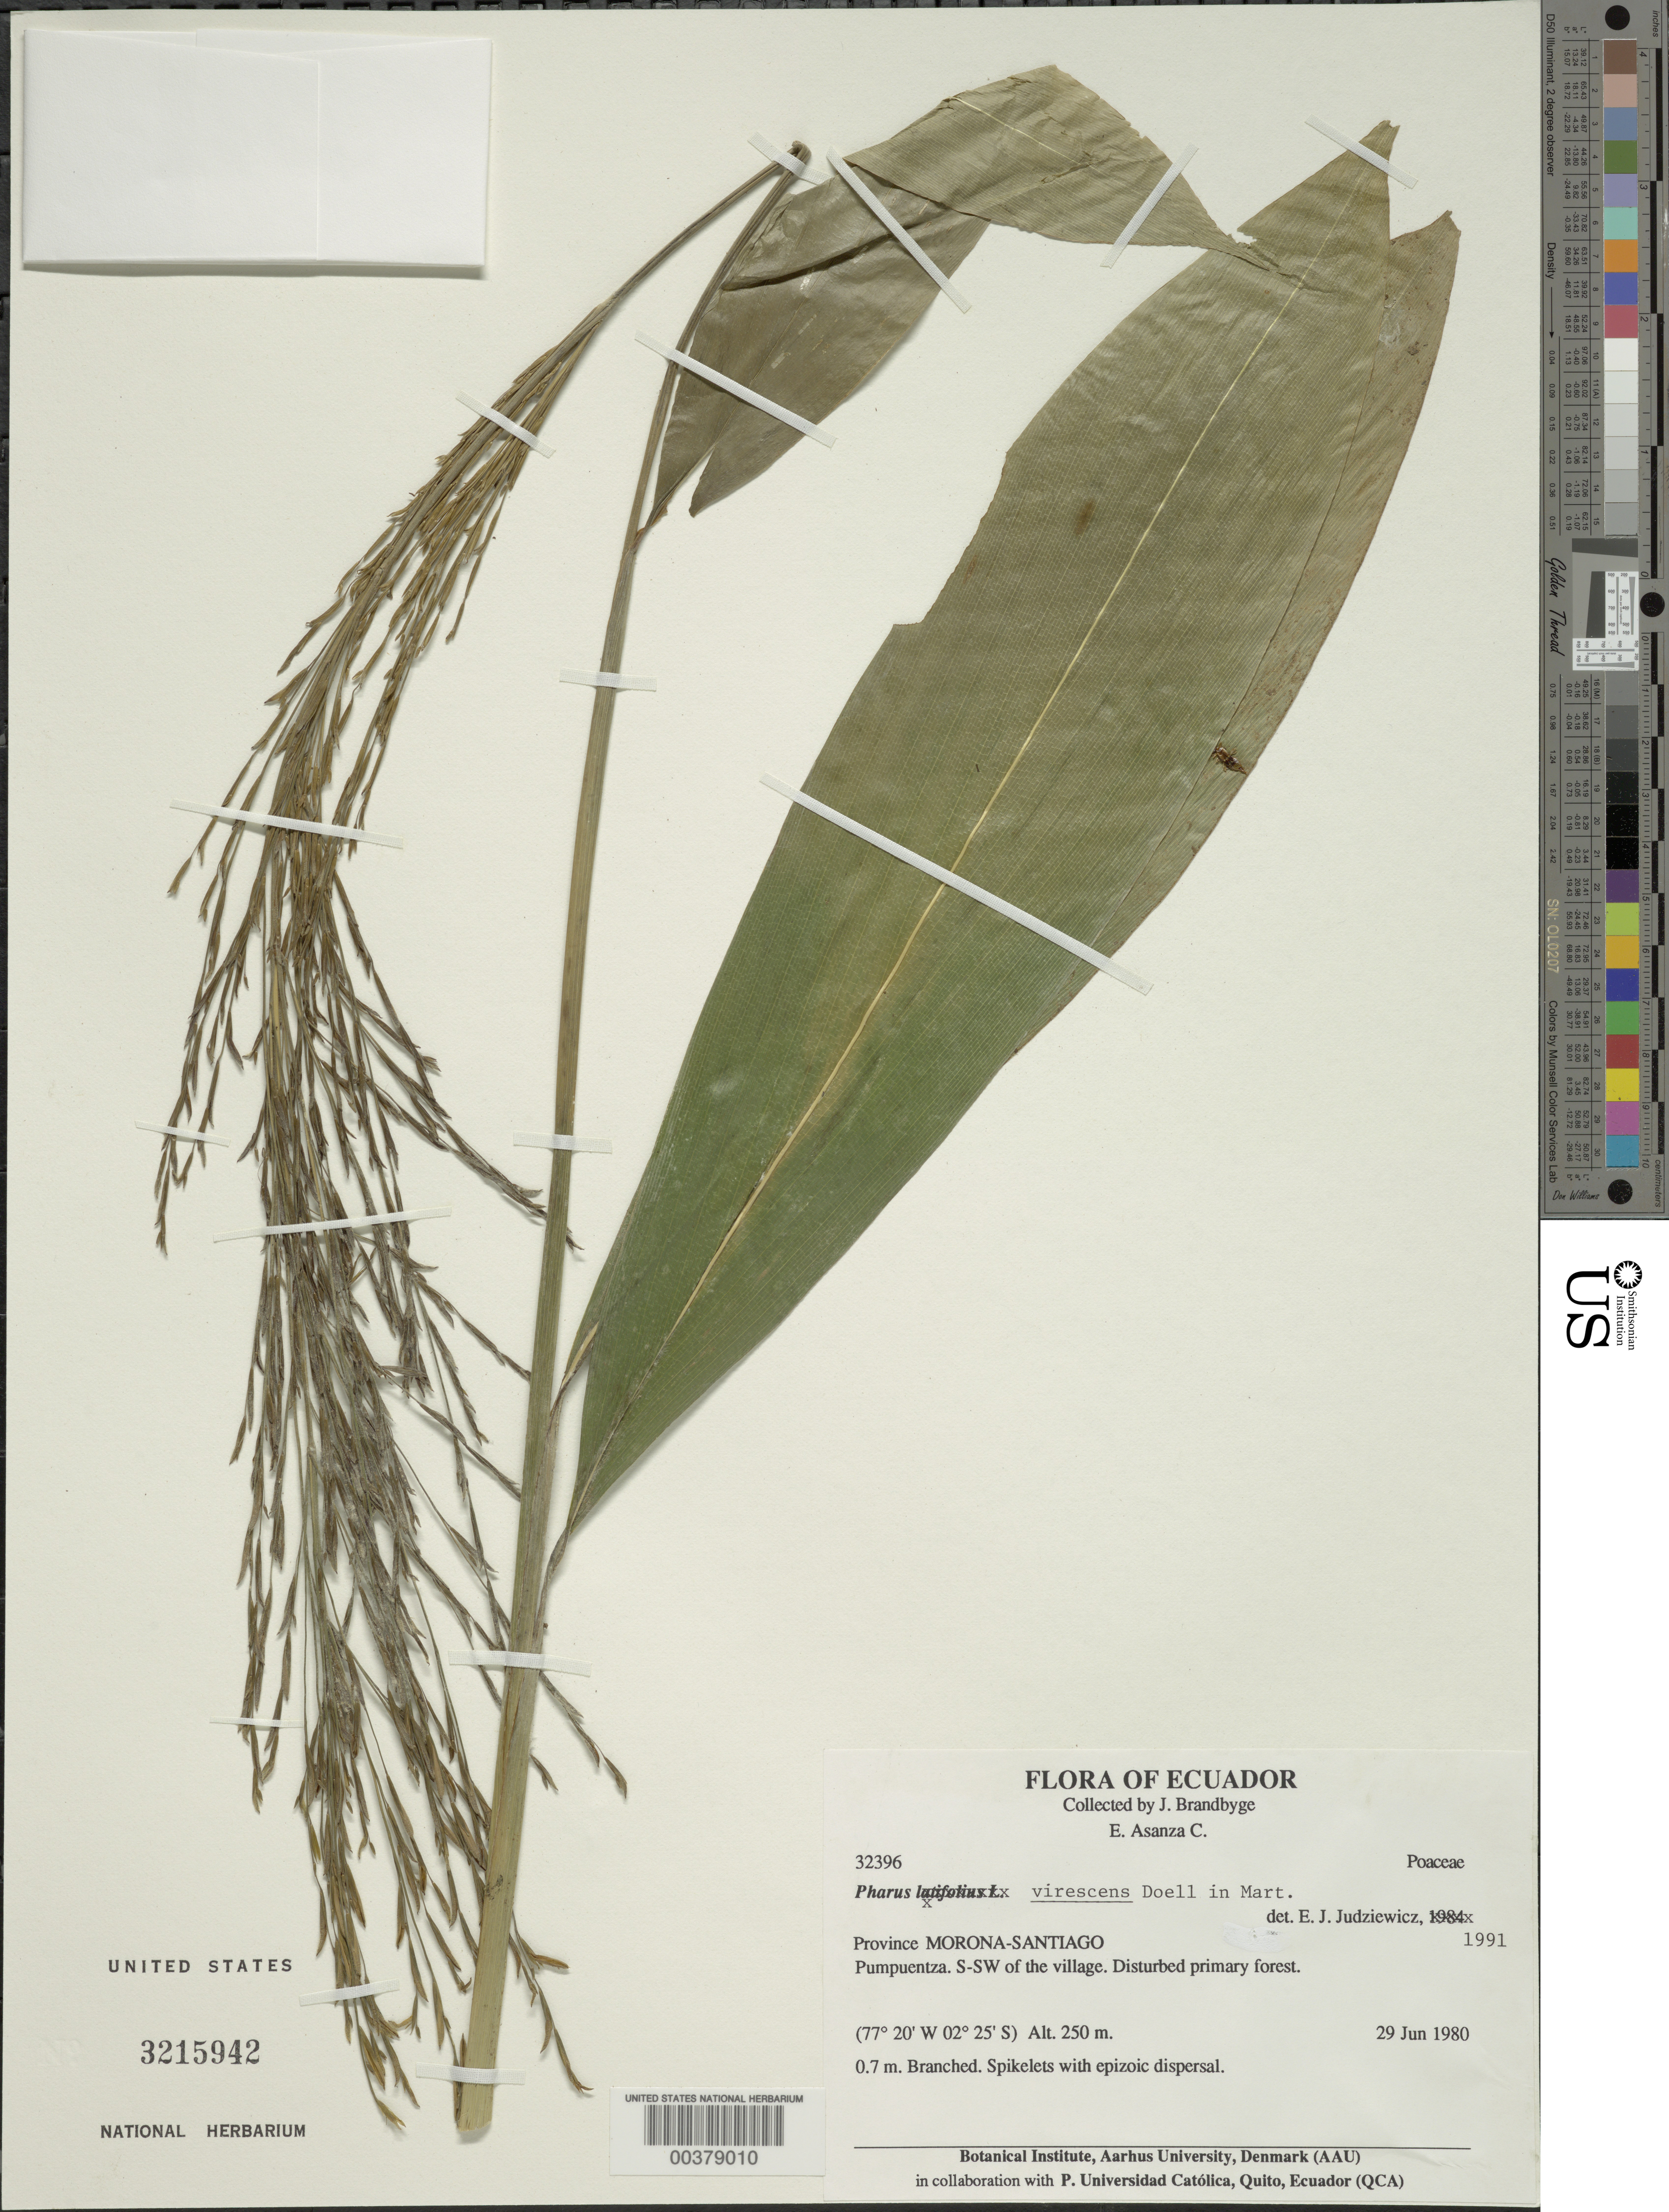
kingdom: Plantae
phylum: Tracheophyta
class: Liliopsida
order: Poales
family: Poaceae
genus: Pharus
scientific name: Pharus virescens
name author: Döll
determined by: Judziewicz, E. J.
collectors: J. Brandbyge & E. Asanza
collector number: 32396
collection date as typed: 29 Jun 1980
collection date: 1980-06-29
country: Ecuador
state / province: Morona-Santiago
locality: Pumpuentza; S-SW of the village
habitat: Disturbed primary forest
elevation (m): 250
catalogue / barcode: US 3215942